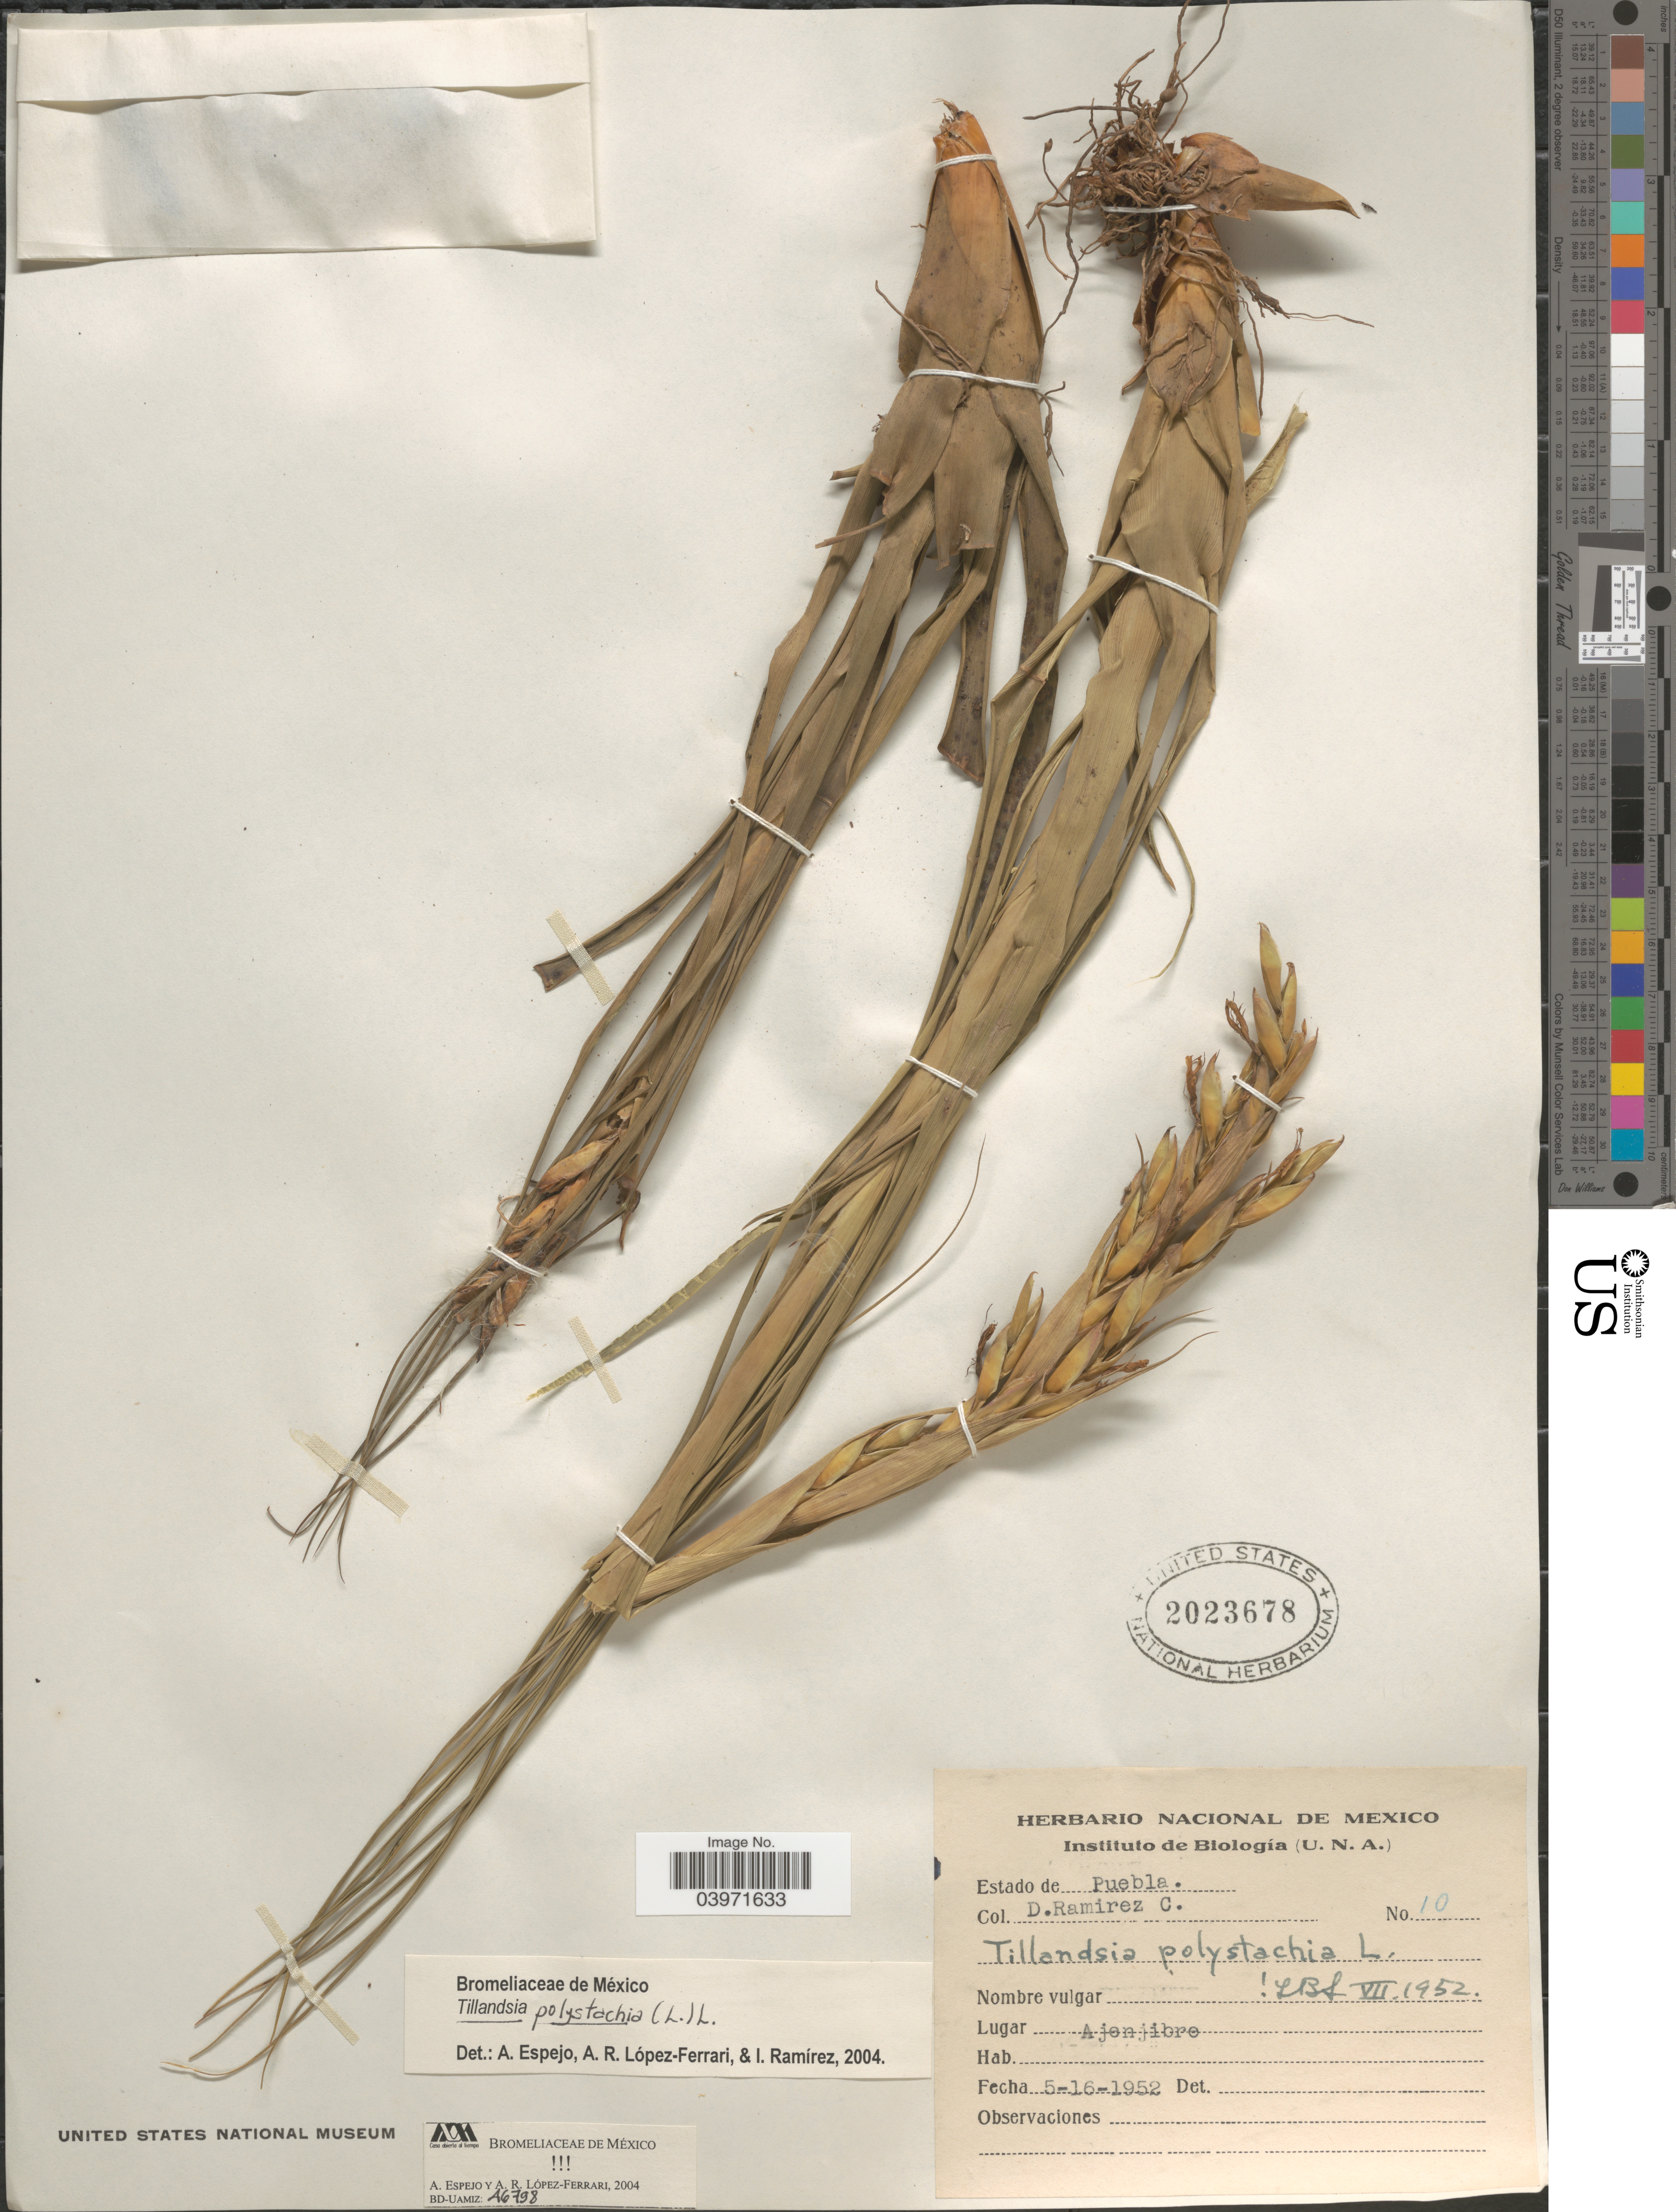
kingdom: Plantae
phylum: Tracheophyta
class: Liliopsida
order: Poales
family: Bromeliaceae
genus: Tillandsia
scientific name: Tillandsia polystachia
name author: (L.) L.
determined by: Espejo, Adolfo; López Ferrari, Ana R.; Ramírez M., Ivon M.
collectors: D. Ramírez C.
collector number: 10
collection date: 1952-05-16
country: Mexico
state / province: Puebla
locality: Ajonjibre.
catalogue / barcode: US 2023678